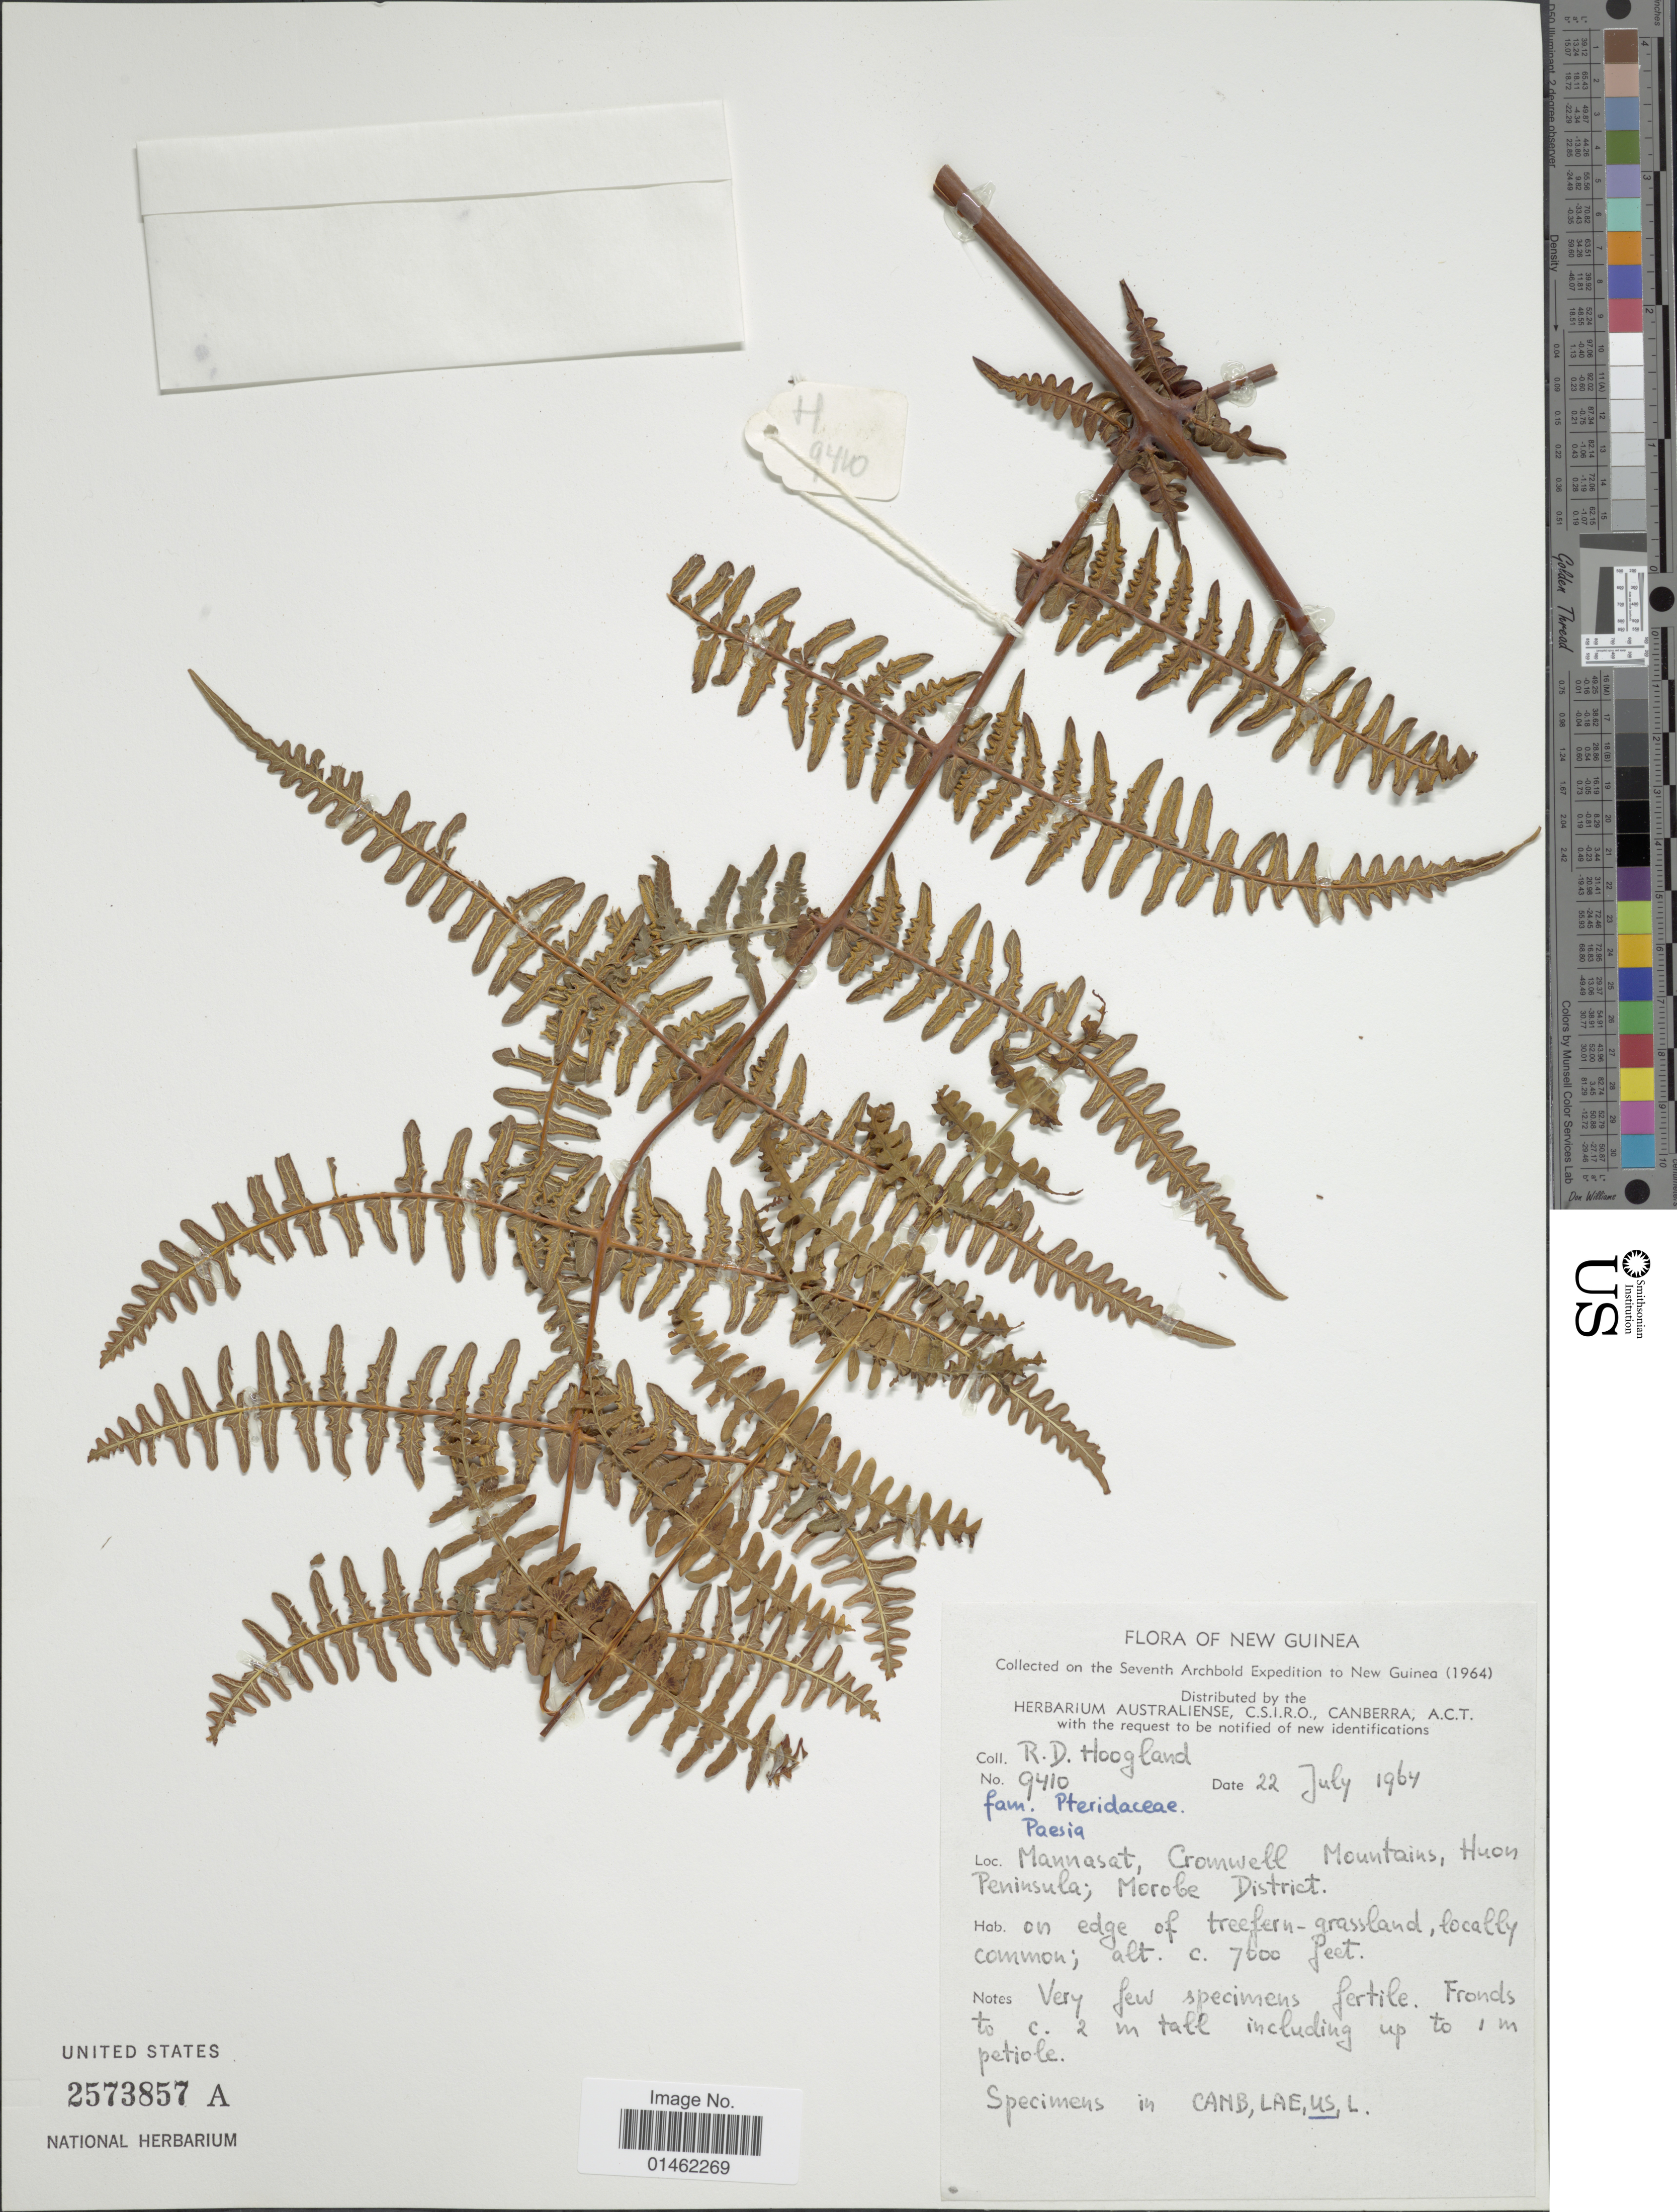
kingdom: Plantae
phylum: Tracheophyta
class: Polypodiopsida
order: Polypodiales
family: Dennstaedtiaceae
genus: Histiopteris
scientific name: Histiopteris sp.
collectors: R. D. Hoogland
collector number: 9410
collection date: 1964-07-22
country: Papua New Guinea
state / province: Morobe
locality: New Guinea, Mannasat, Cromwell Mountains, Huon Peninsula; Morobe District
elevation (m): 2134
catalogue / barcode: US 2573857A